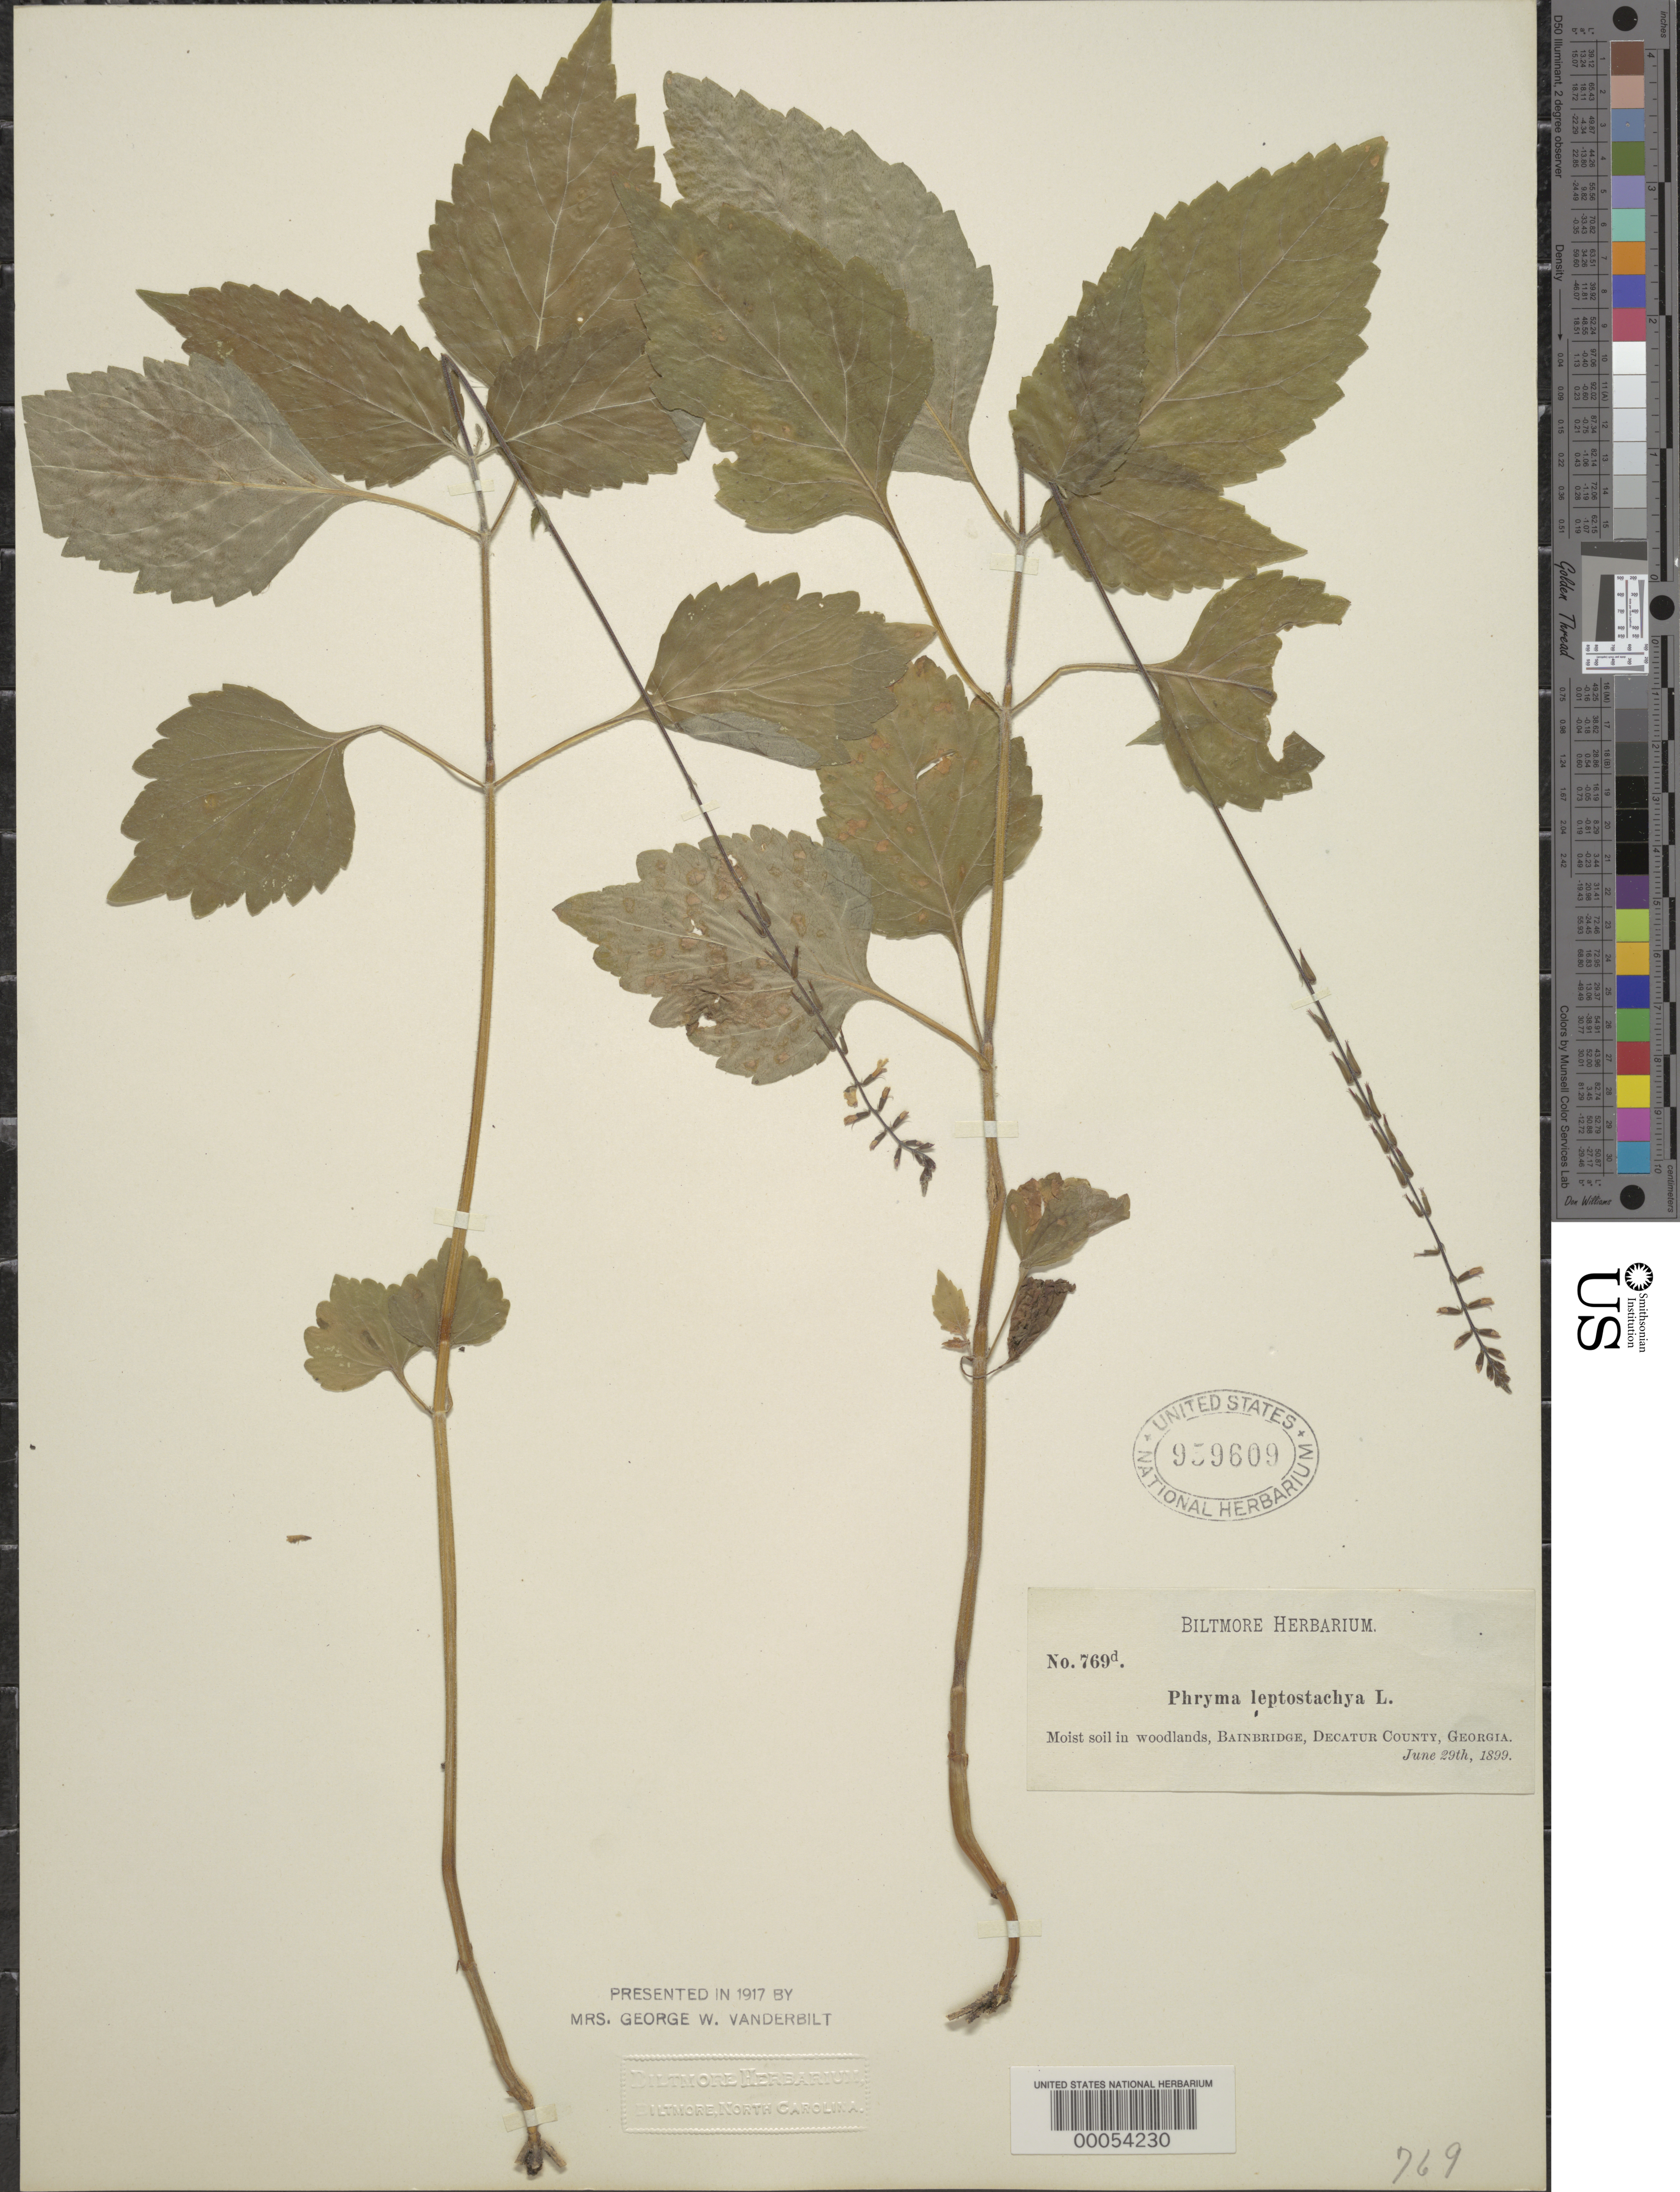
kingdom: Plantae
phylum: Tracheophyta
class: Magnoliopsida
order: Lamiales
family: Phrymaceae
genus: Phryma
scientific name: Phryma leptostachya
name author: L.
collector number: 769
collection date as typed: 29 Jun 1899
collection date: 1899-06-29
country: United States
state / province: Georgia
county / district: Decatur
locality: Bainbridge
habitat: In moist soil in woodlands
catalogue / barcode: US 959609